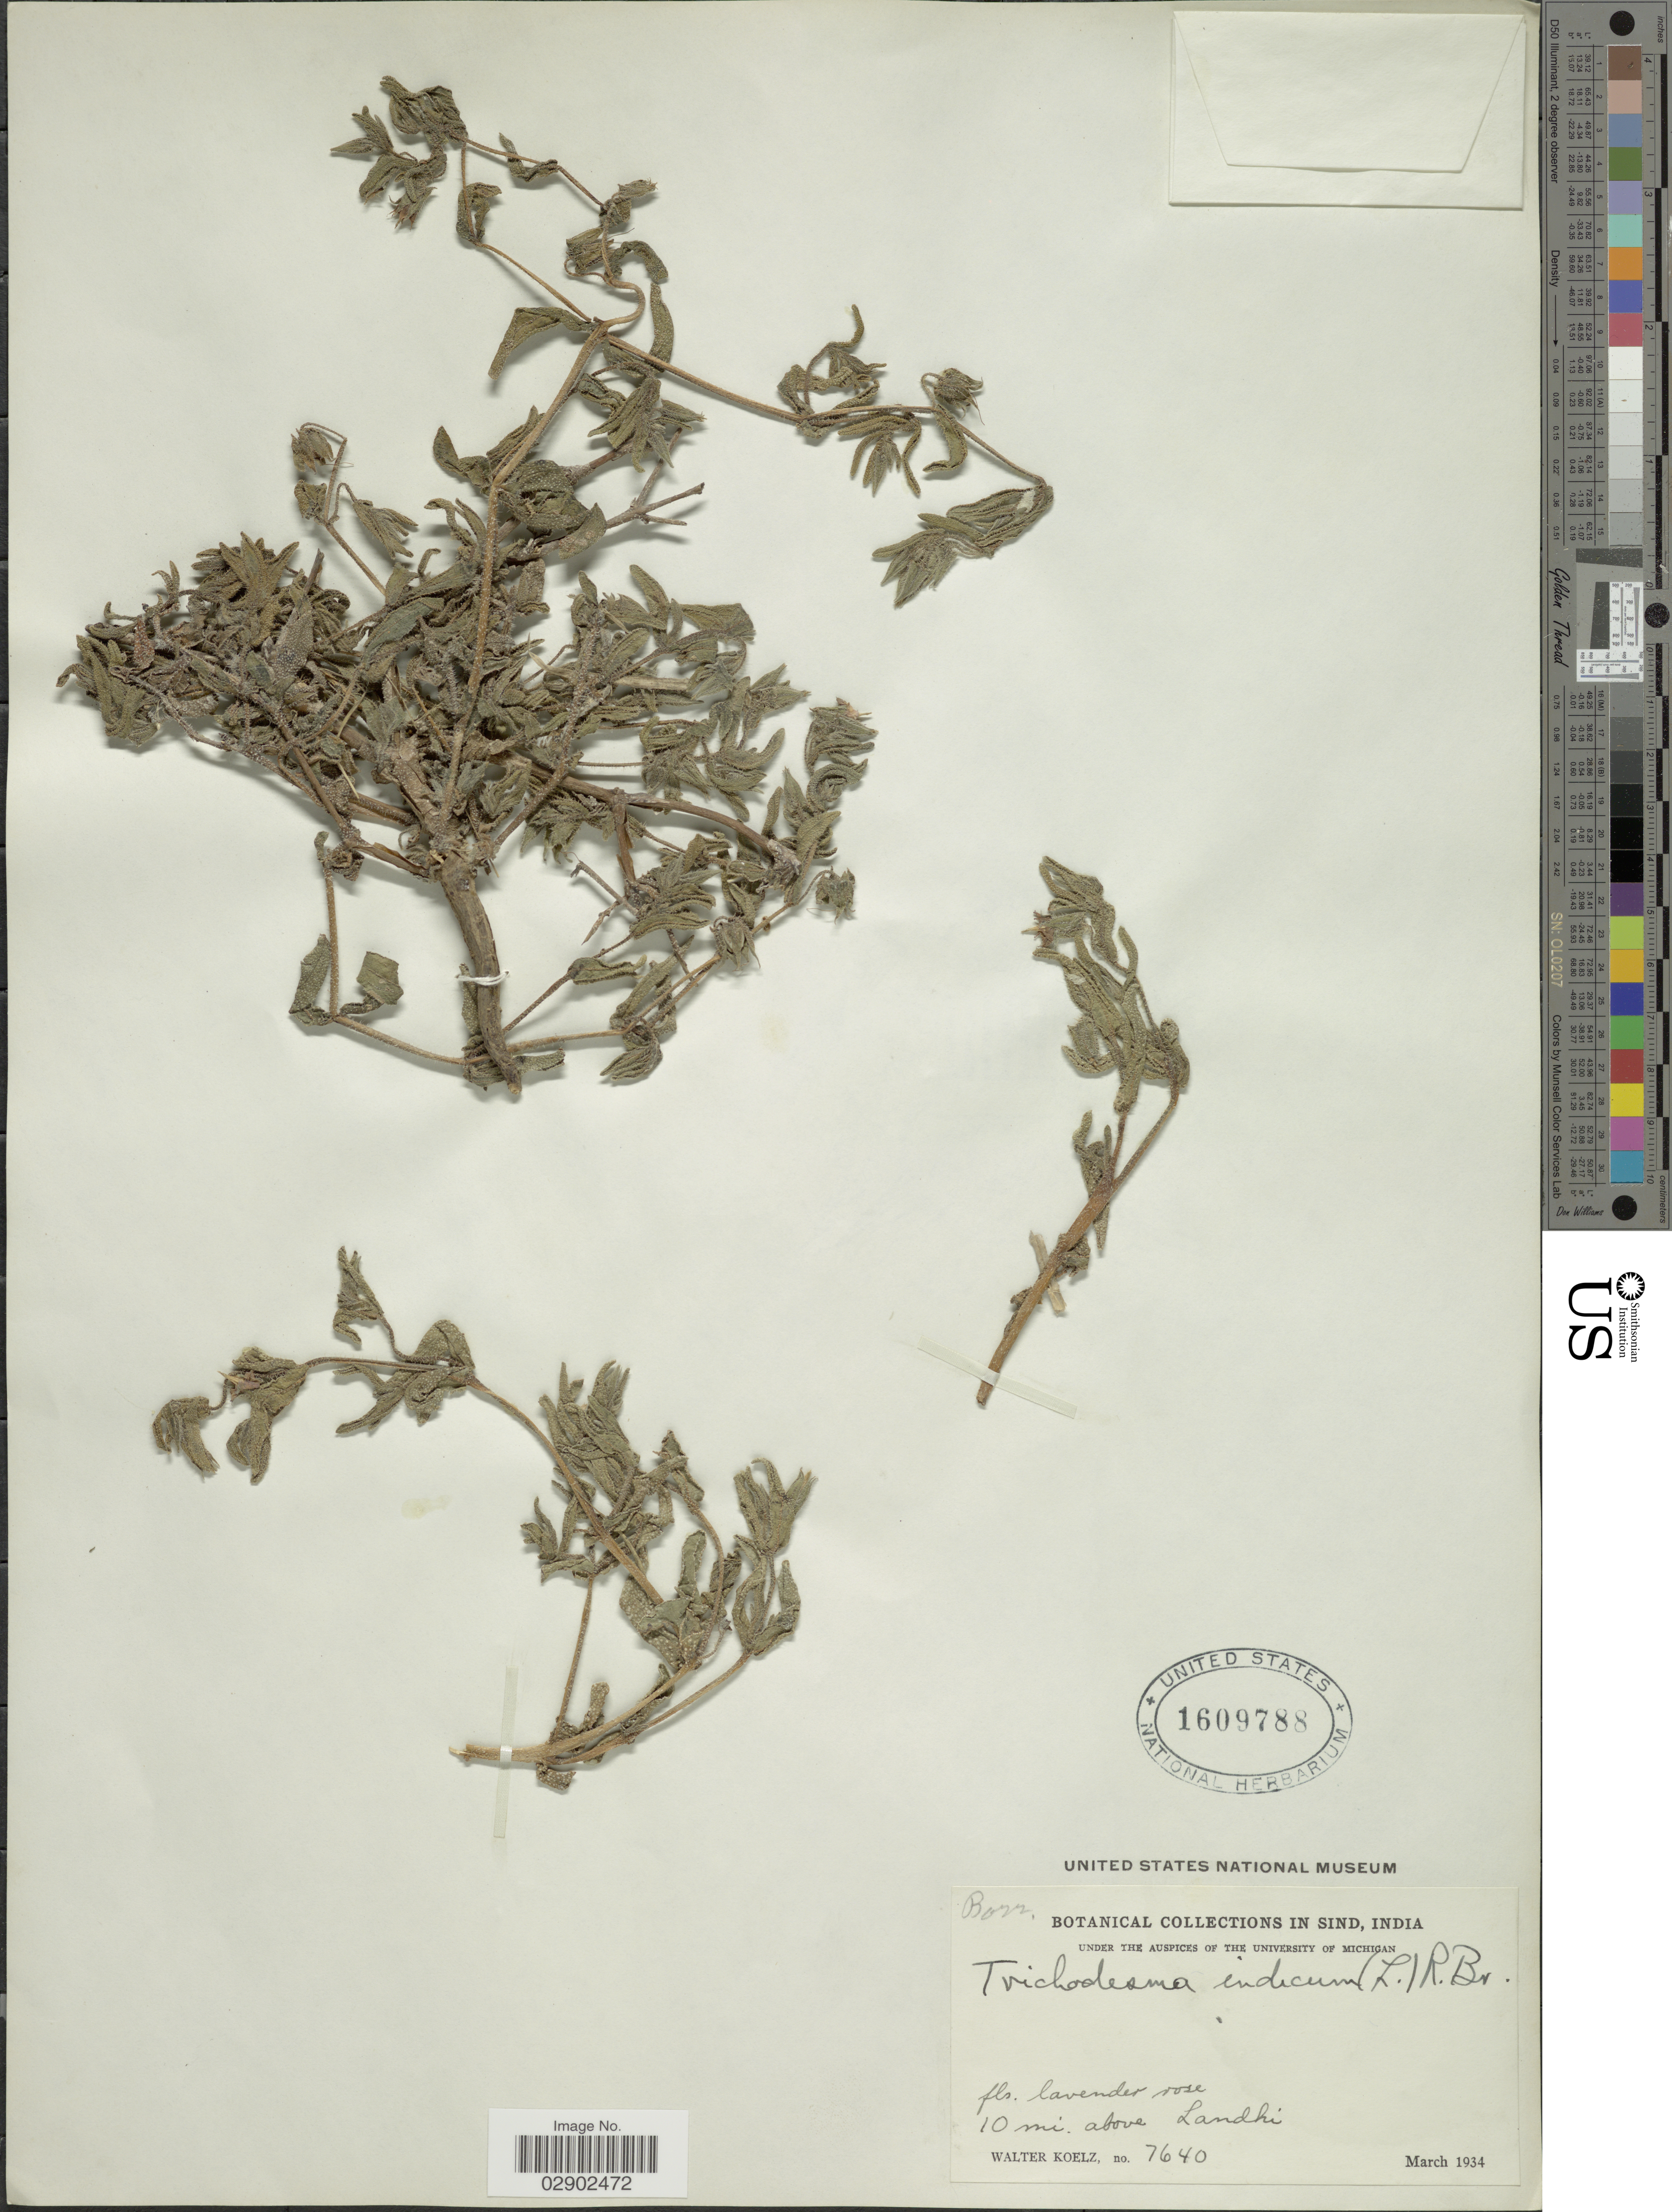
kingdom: Plantae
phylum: Tracheophyta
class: Magnoliopsida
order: Boraginales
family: Boraginaceae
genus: Trichodesma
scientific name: Trichodesma indicum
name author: (L.) Lehm.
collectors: W. N. Koelz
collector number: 7640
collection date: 1934-03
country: Pakistan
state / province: Sindh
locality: Sind. 10 mi. above Landhi.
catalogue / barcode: US 1609788